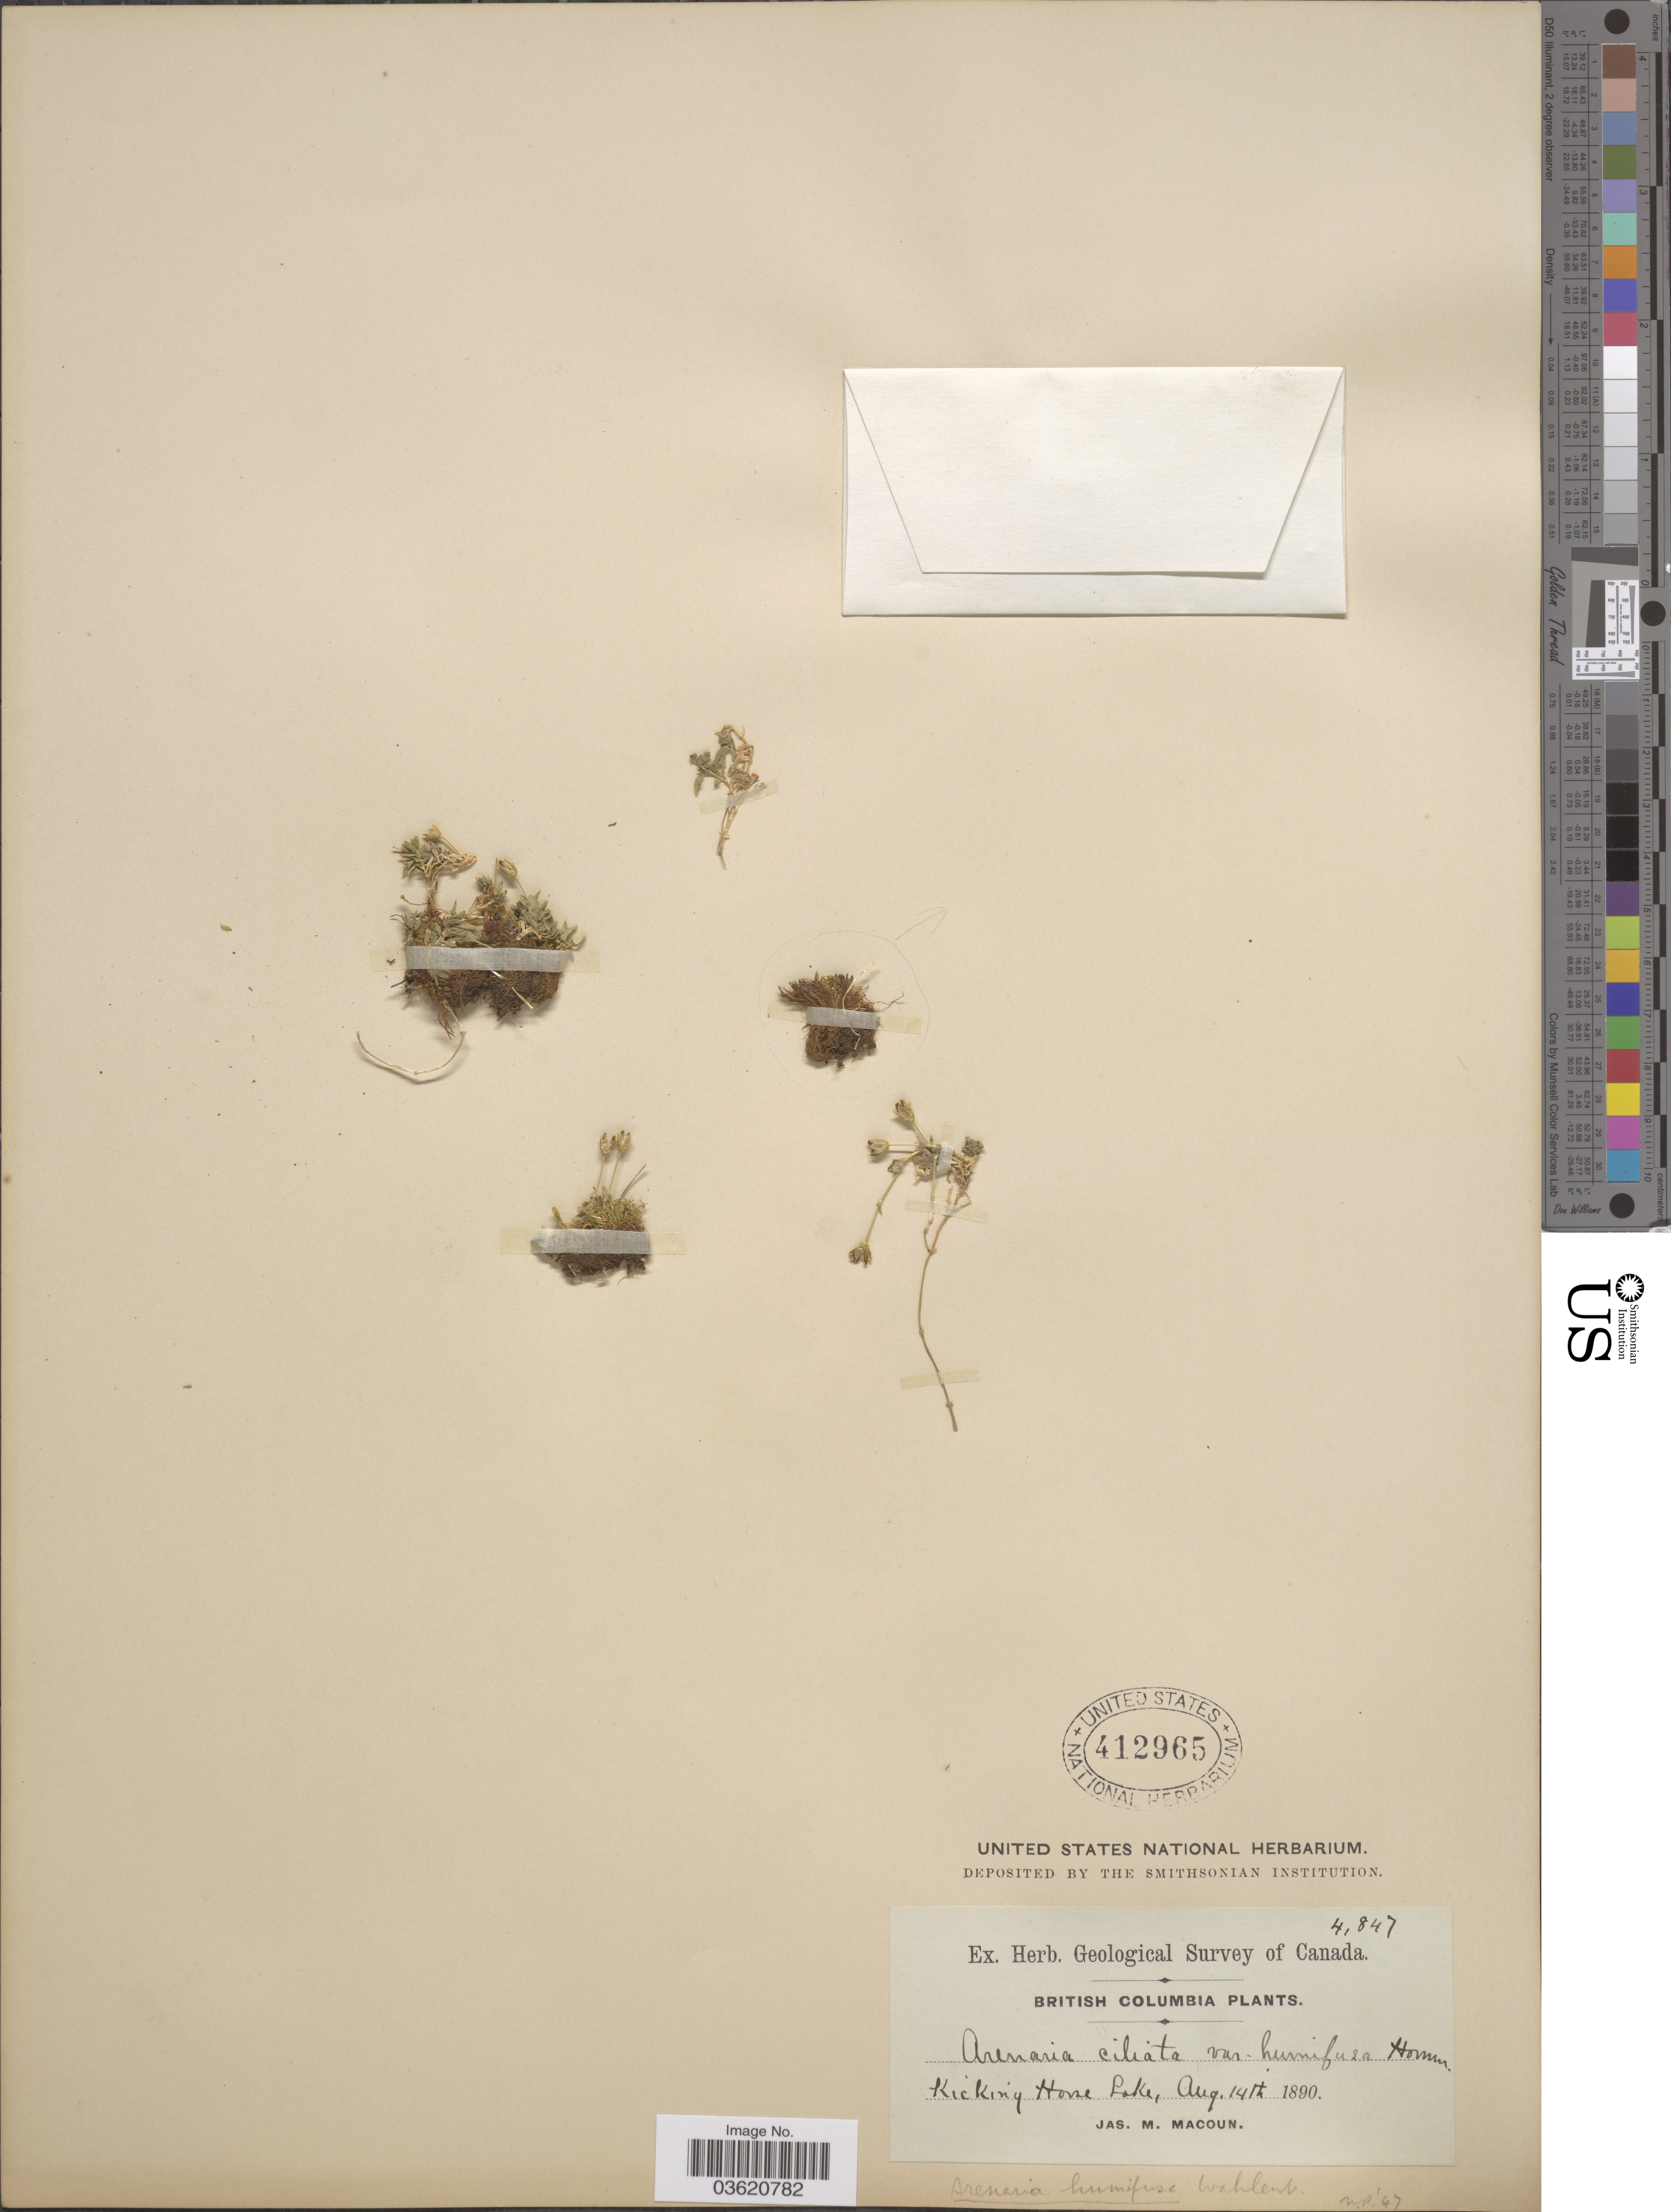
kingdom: Plantae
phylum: Tracheophyta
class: Magnoliopsida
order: Caryophyllales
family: Caryophyllaceae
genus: Arenaria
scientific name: Arenaria humifusa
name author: Wahlenb.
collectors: J. M. Macoun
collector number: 4847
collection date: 1890-08-14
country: Canada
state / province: British Columbia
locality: Kicking Horse Lake.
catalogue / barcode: US 412965